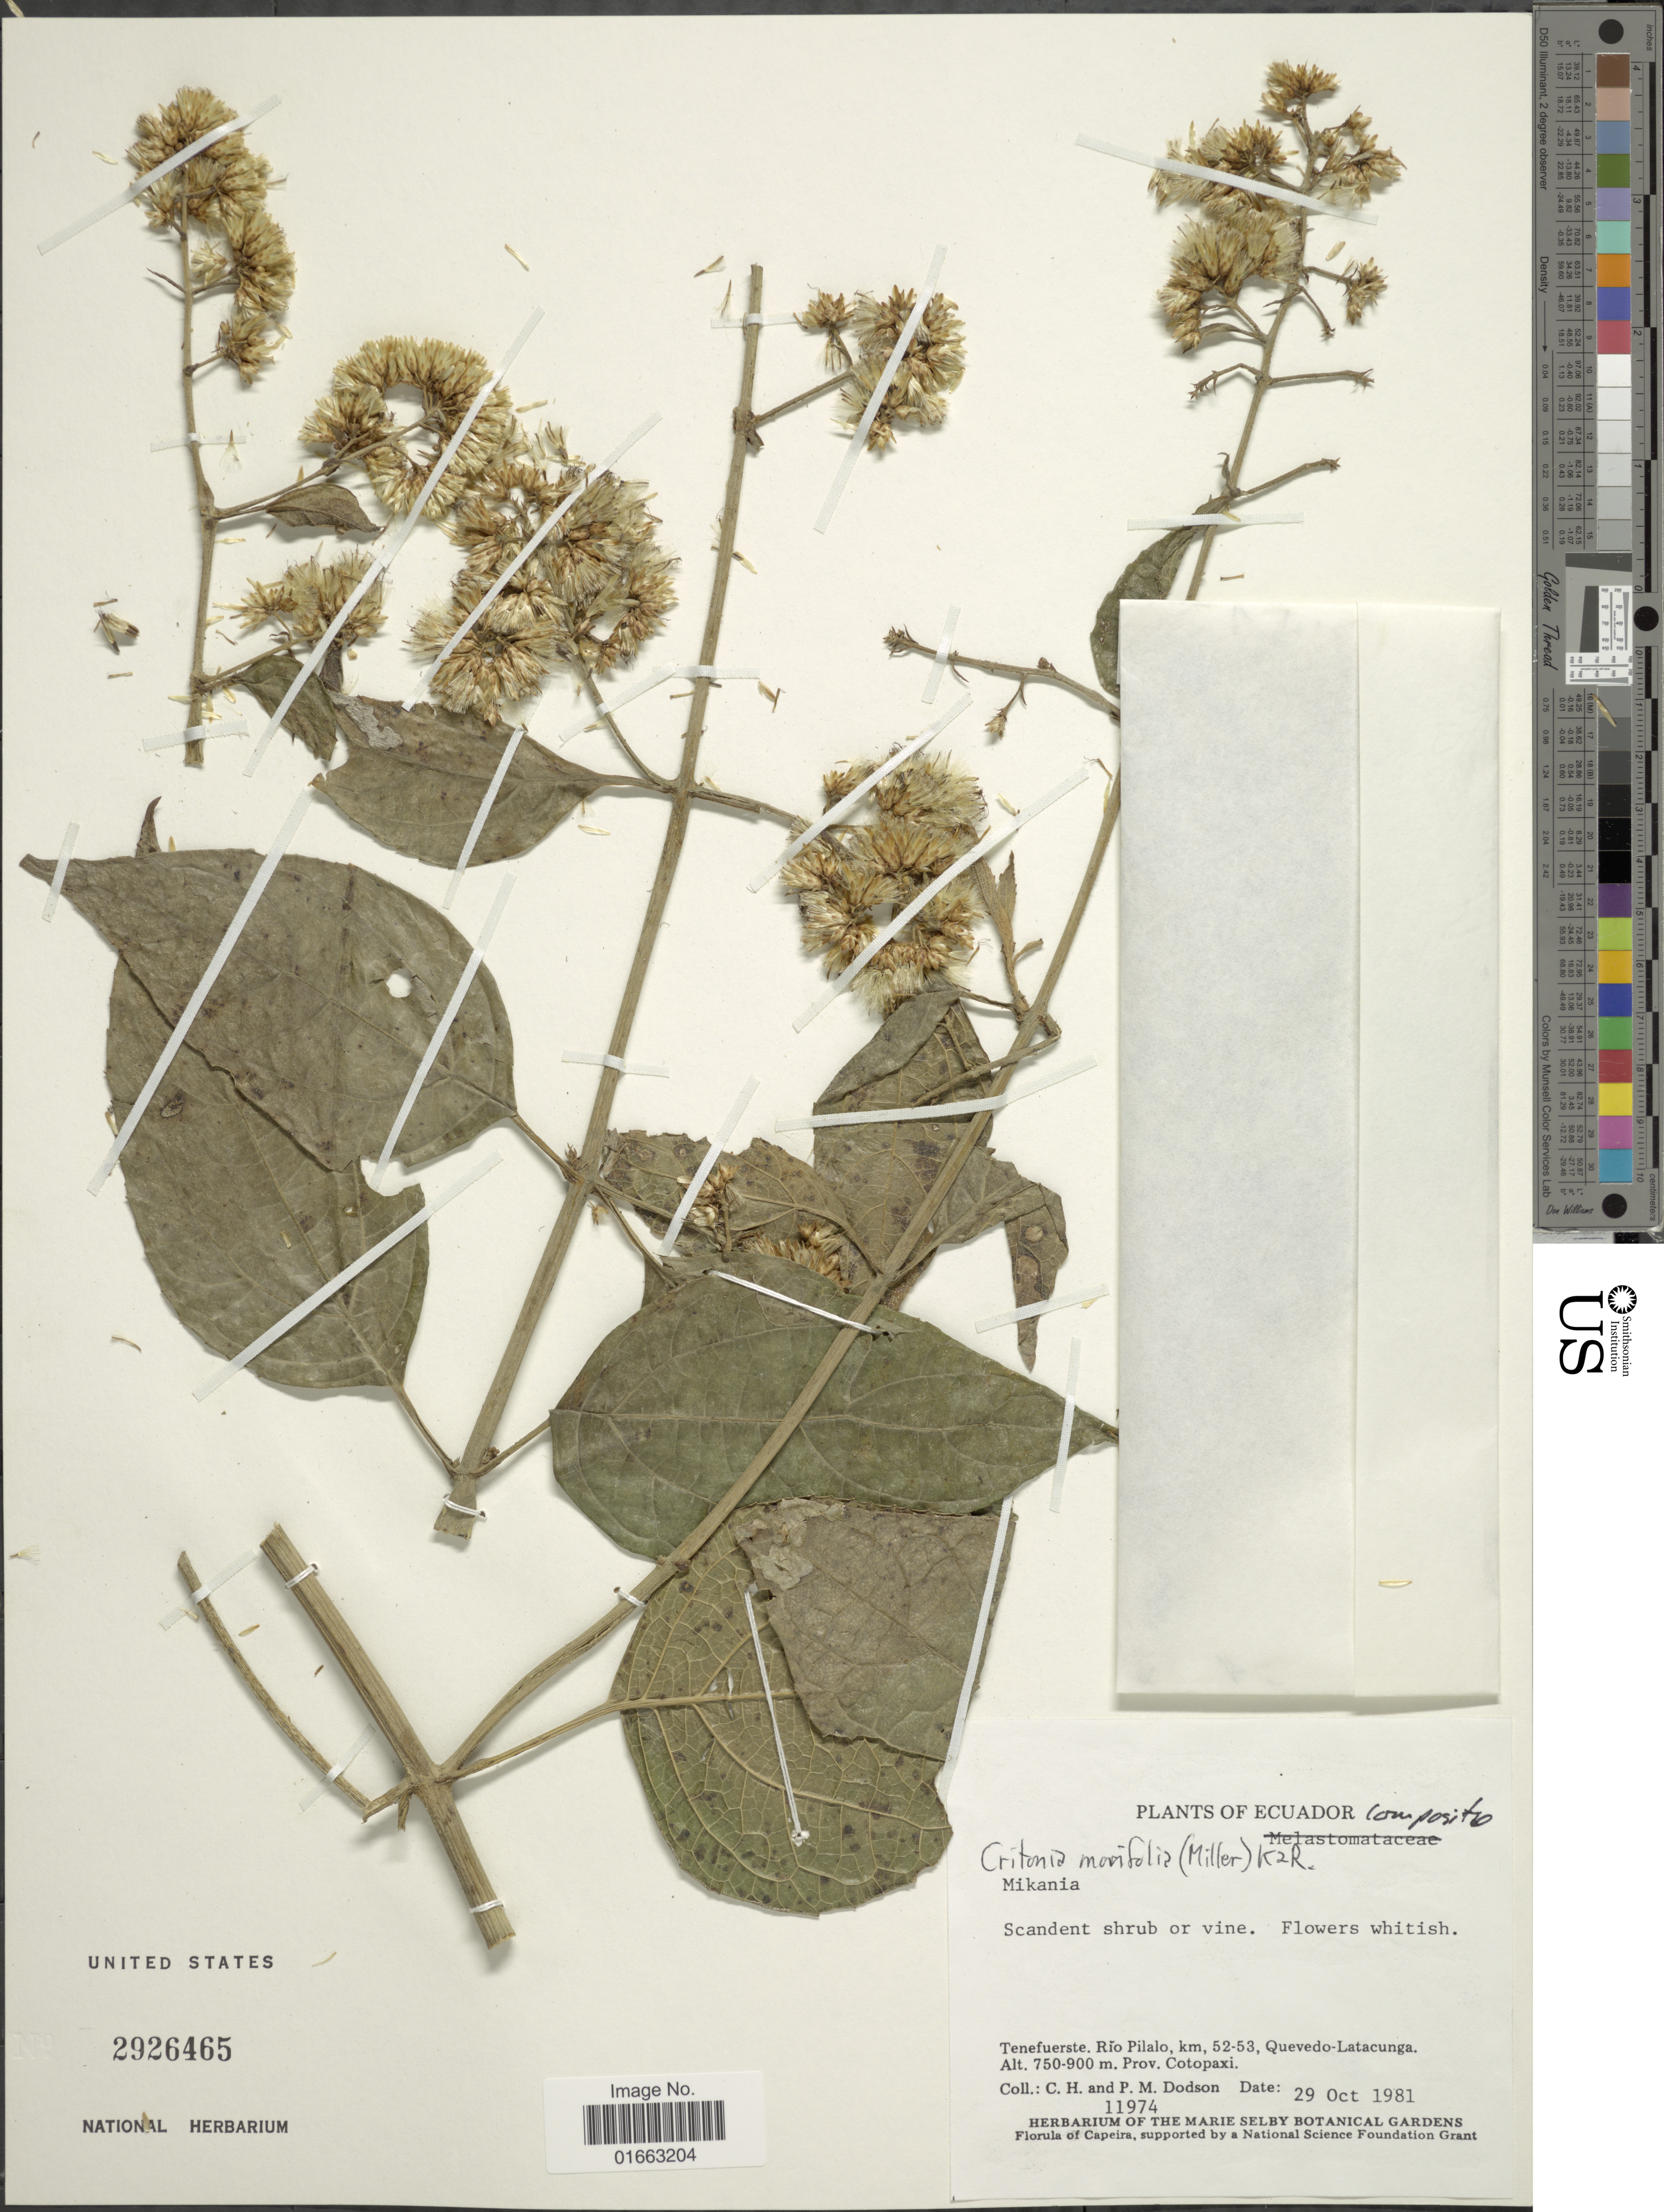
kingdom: Plantae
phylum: Tracheophyta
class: Magnoliopsida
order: Asterales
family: Asteraceae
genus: Critonia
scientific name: Critonia morifolia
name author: (Mill.) R.M. King & H. Rob.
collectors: C. H. Dodson & P. M. Dodson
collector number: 1194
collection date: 1981-10-29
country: Ecuador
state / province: Cotopaxi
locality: Tenefuerste, Río Pilalo, km, 52-53, Quevedo-Latacunga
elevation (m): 750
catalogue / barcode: US 2926465